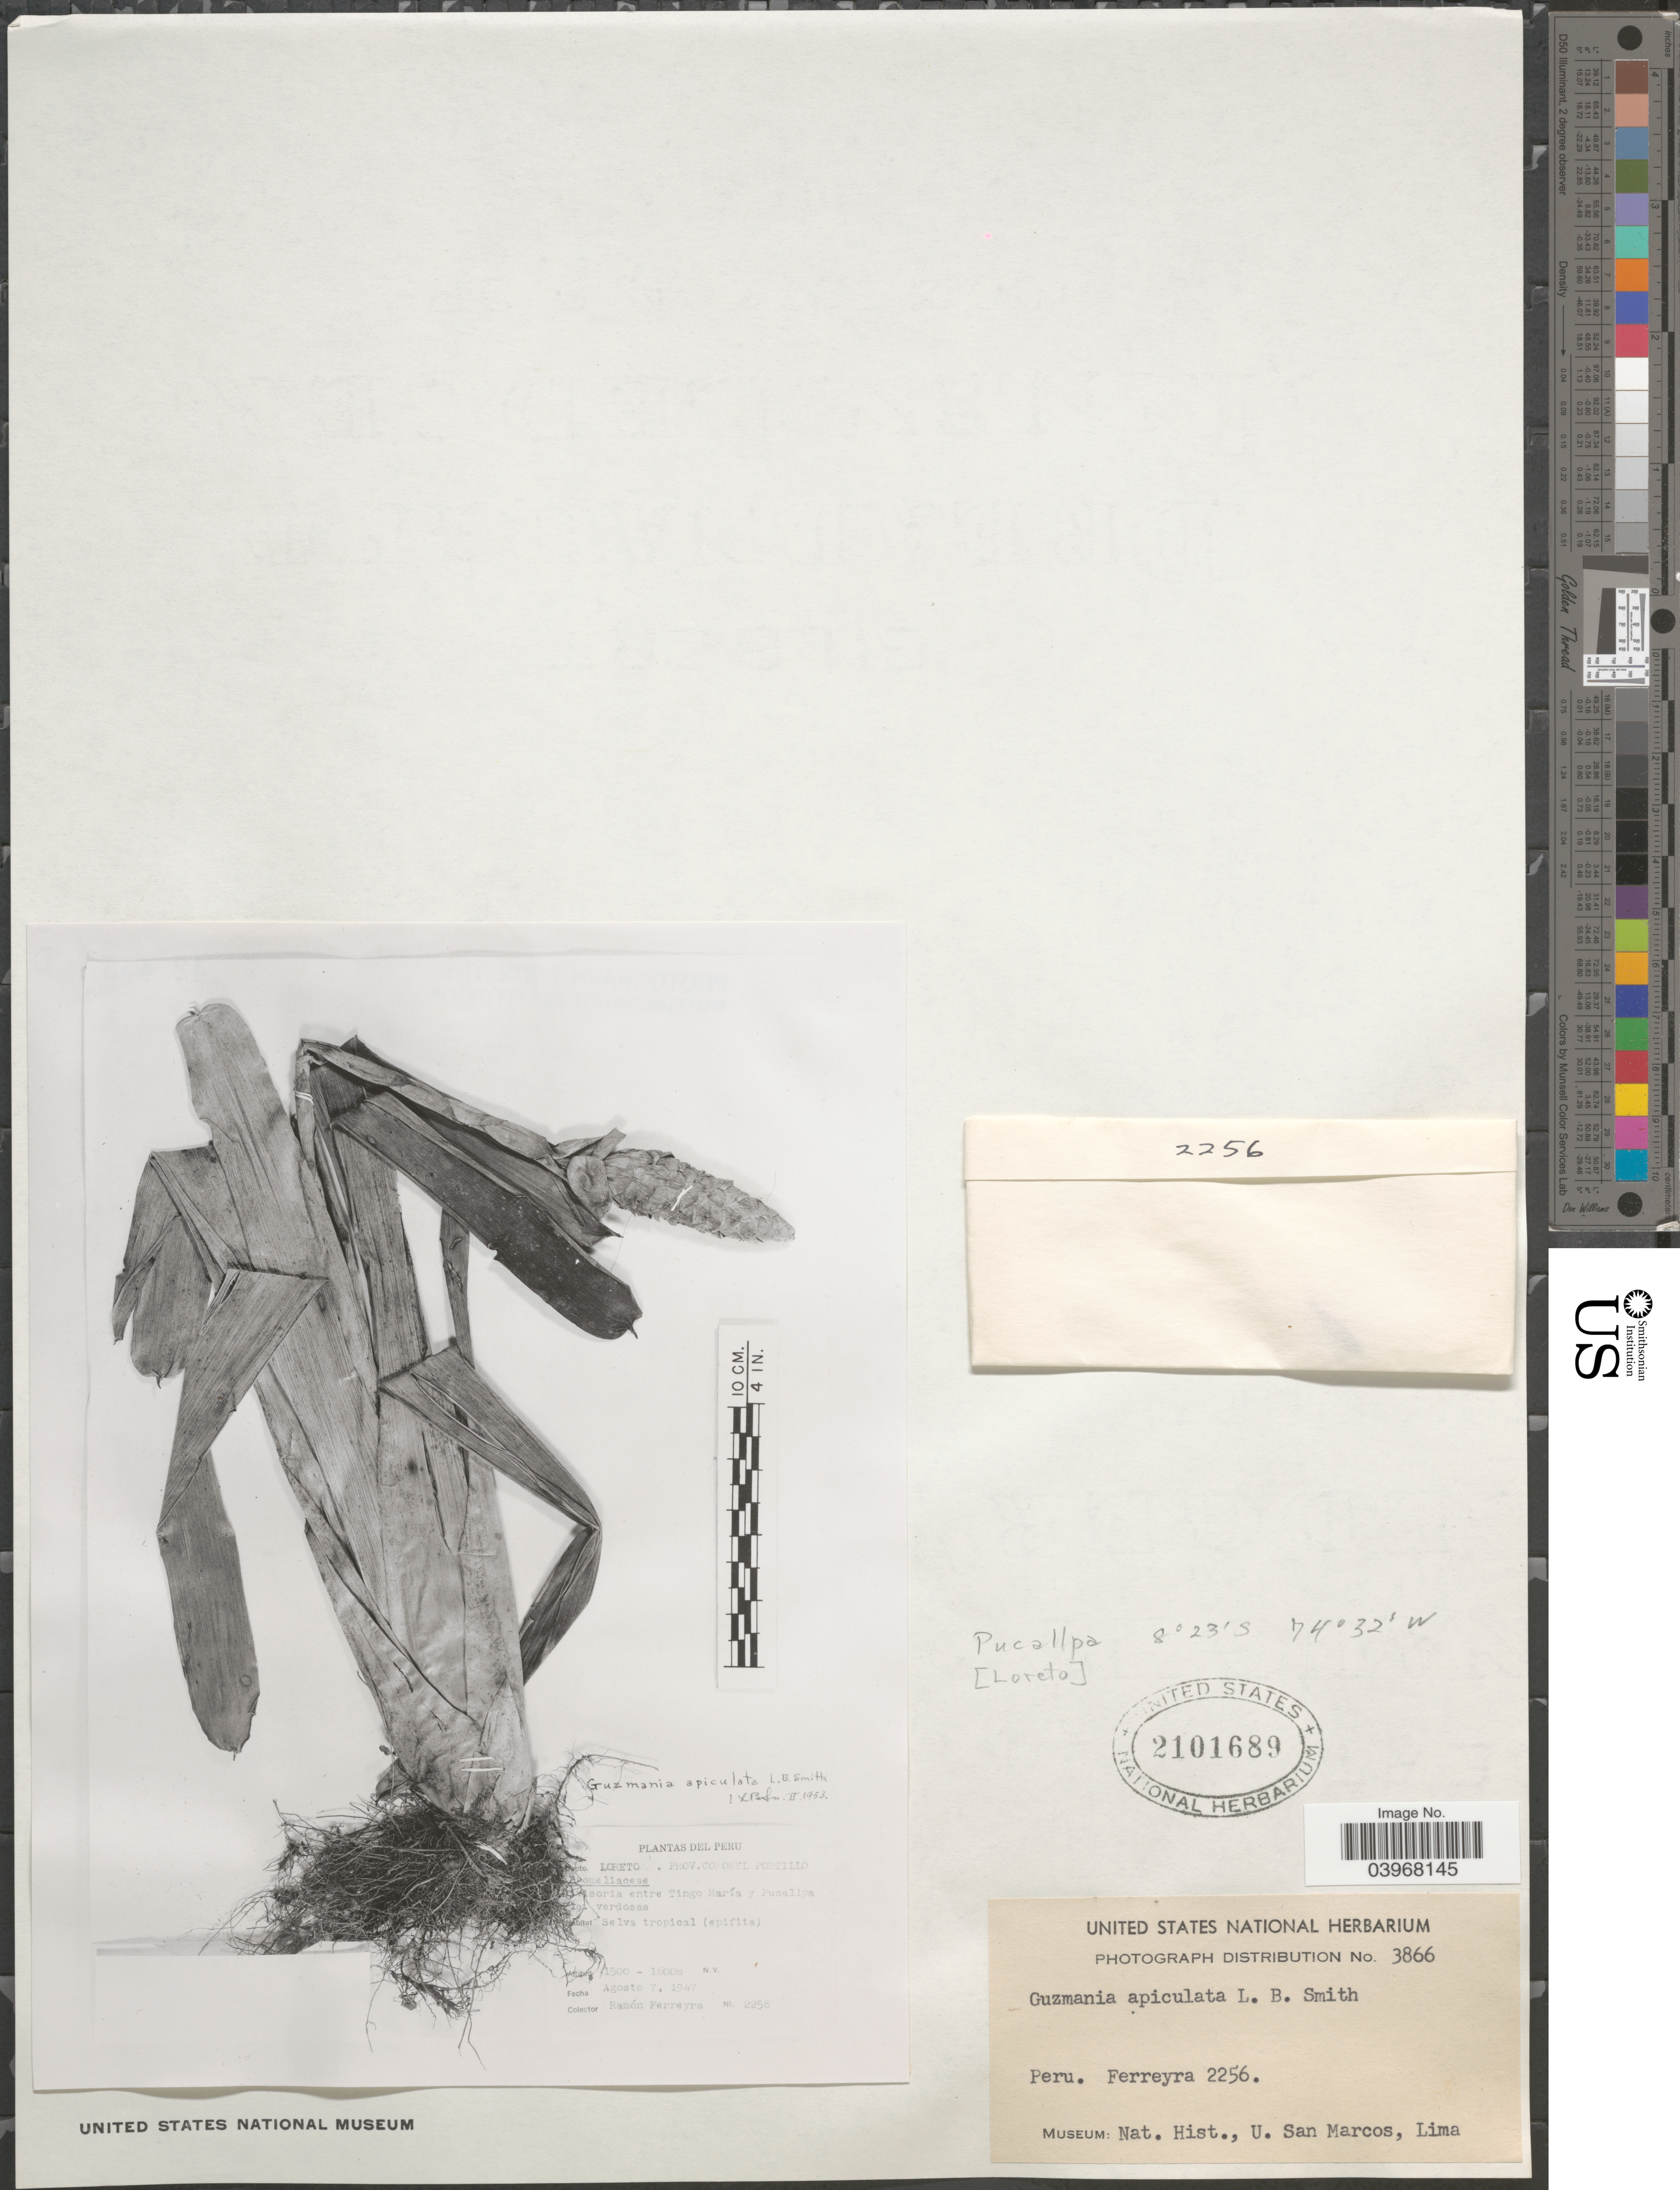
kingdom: Plantae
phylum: Tracheophyta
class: Liliopsida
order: Poales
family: Bromeliaceae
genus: Guzmania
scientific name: Guzmania apiculata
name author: L.B. Sm.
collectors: R. A. Ferreyra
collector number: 2256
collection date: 1947-08-07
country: Peru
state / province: Loreto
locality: Divisoria entre Tingo María y Pucallpa, Prov. Coronel Portillo, Depto. Loreto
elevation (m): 1500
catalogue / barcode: US 2101689